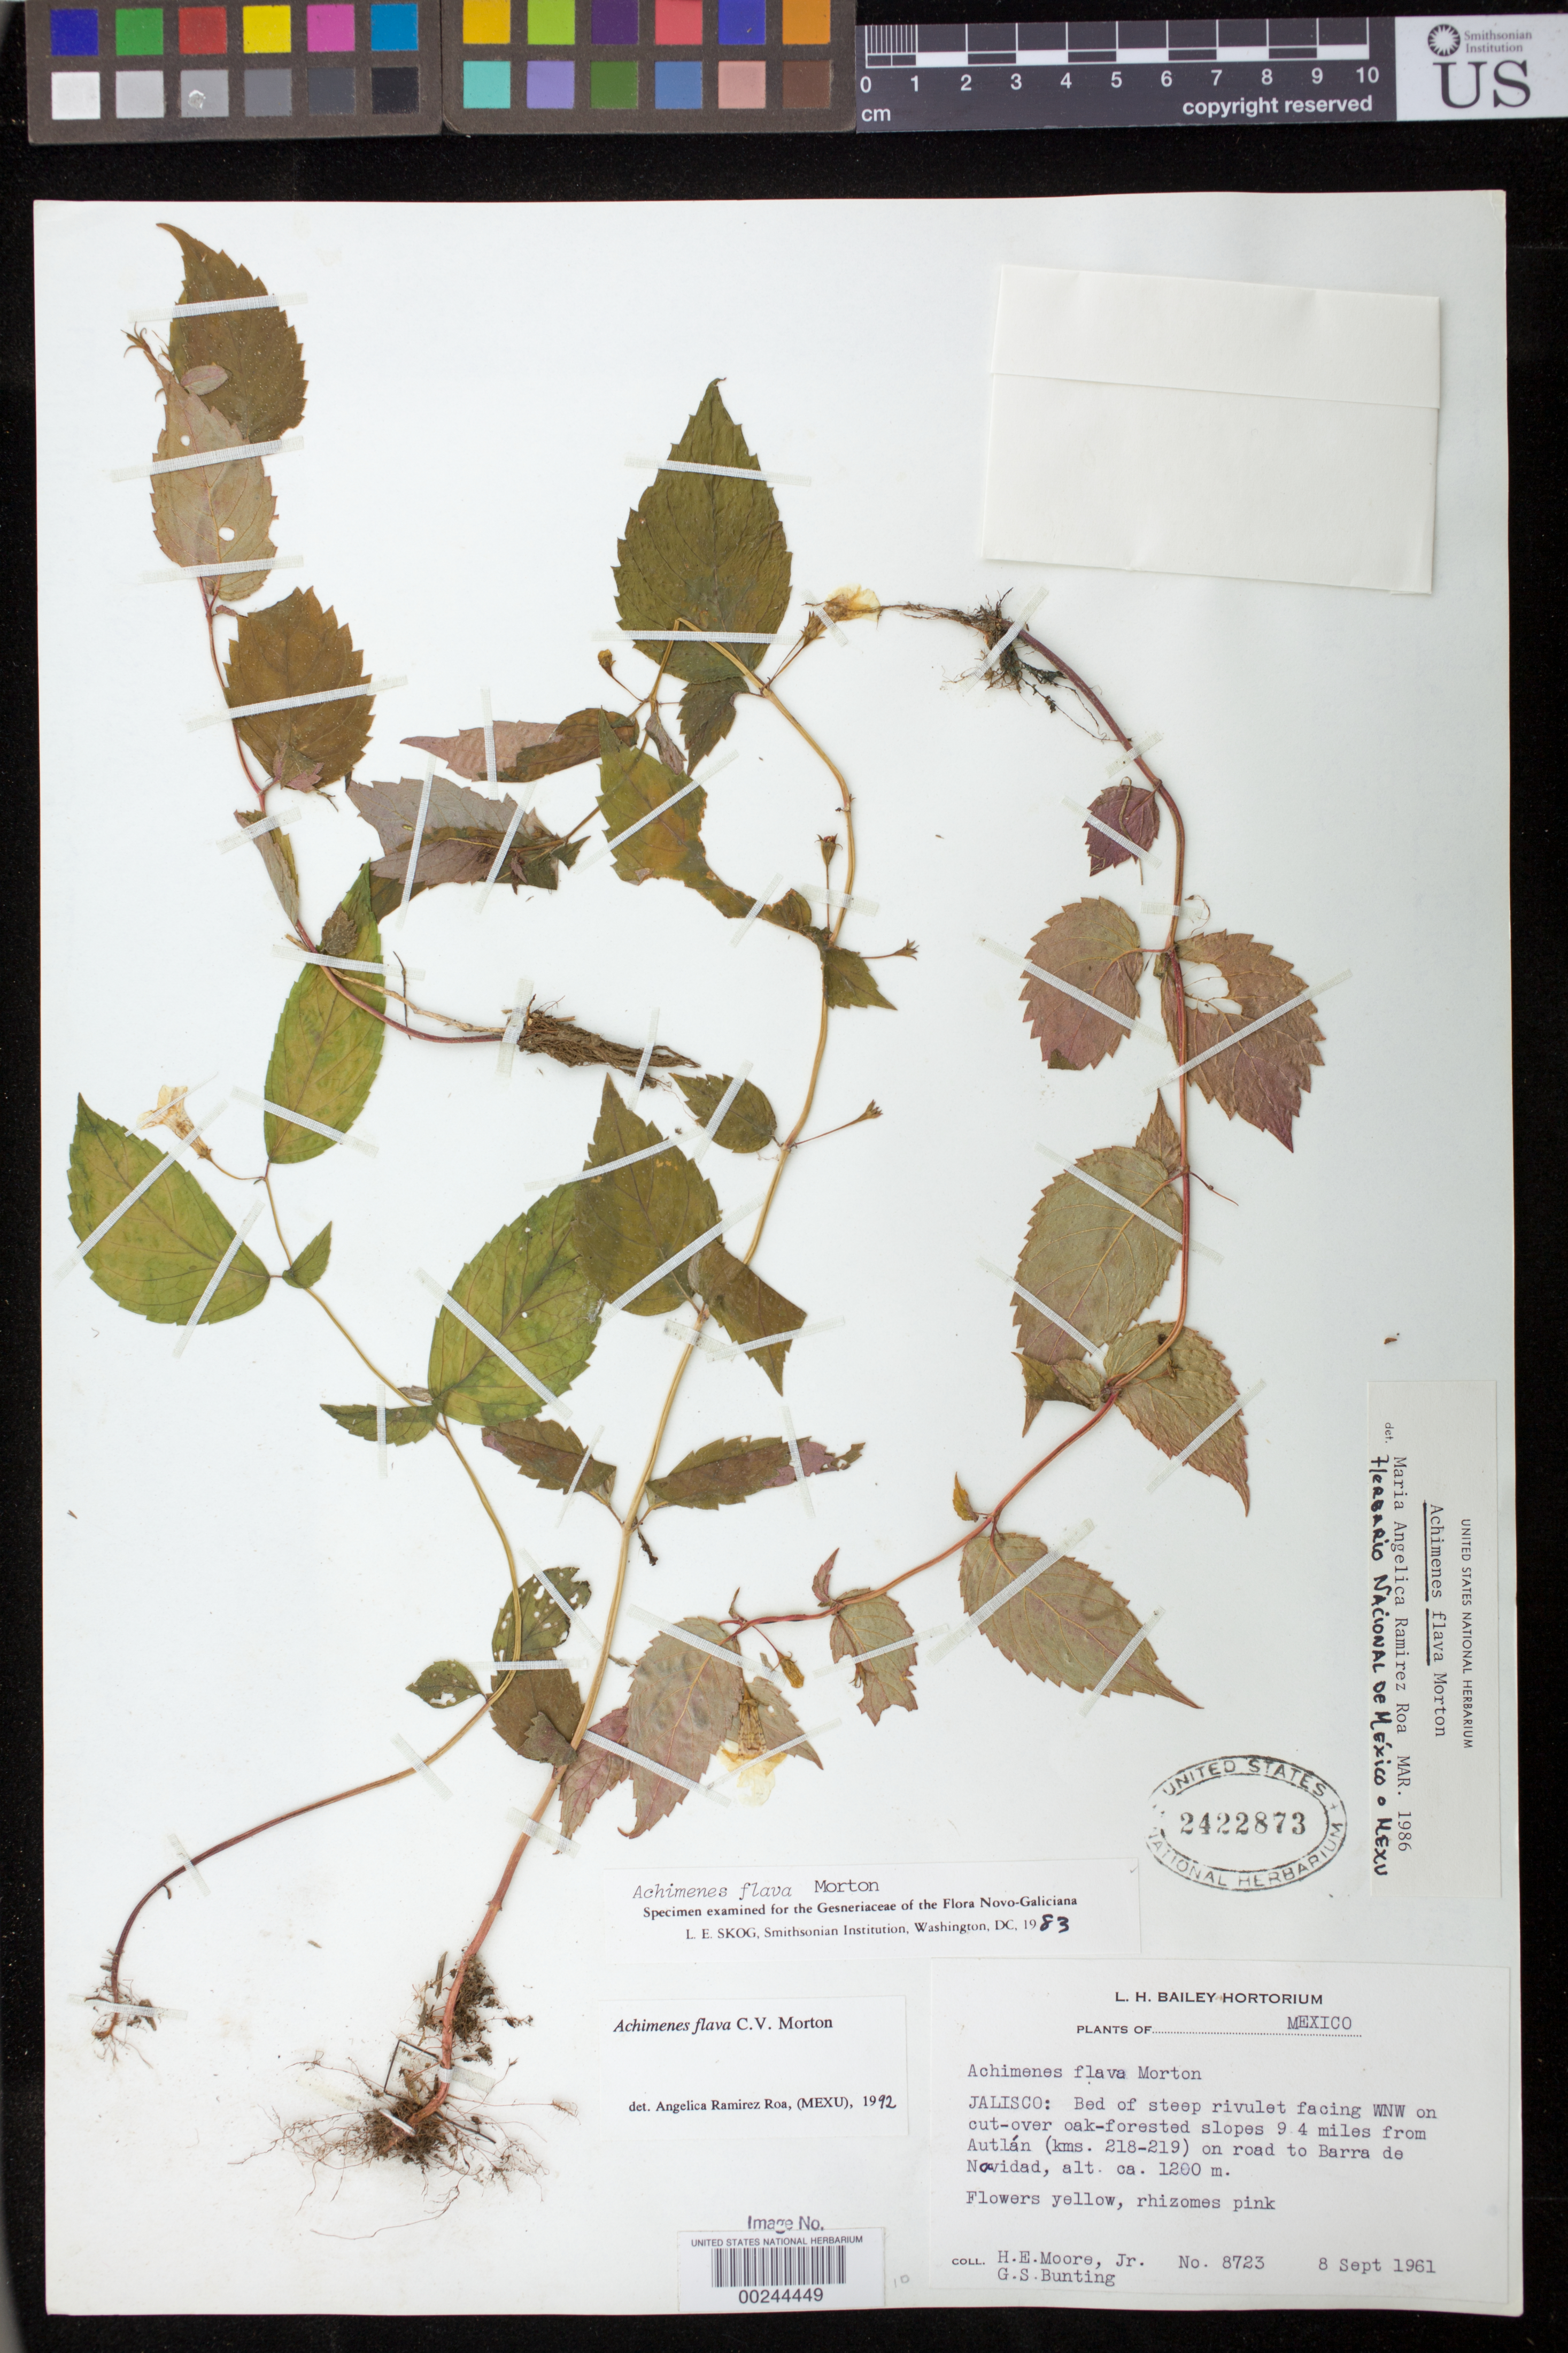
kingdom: Plantae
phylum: Tracheophyta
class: Magnoliopsida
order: Lamiales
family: Gesneriaceae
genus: Achimenes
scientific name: Achimenes flava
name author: C.V. Morton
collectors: H. E. Moore & G. S. Bunting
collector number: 8723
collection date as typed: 08 Sep 1961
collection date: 1961-09-08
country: Mexico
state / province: Jalisco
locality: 9.4 mi from Autlan (km 218-219) on road to Barra de Navidad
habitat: Bed of steep rivulet facing WNW on cut-over oak-forested slopes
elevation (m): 1200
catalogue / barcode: US 2422873